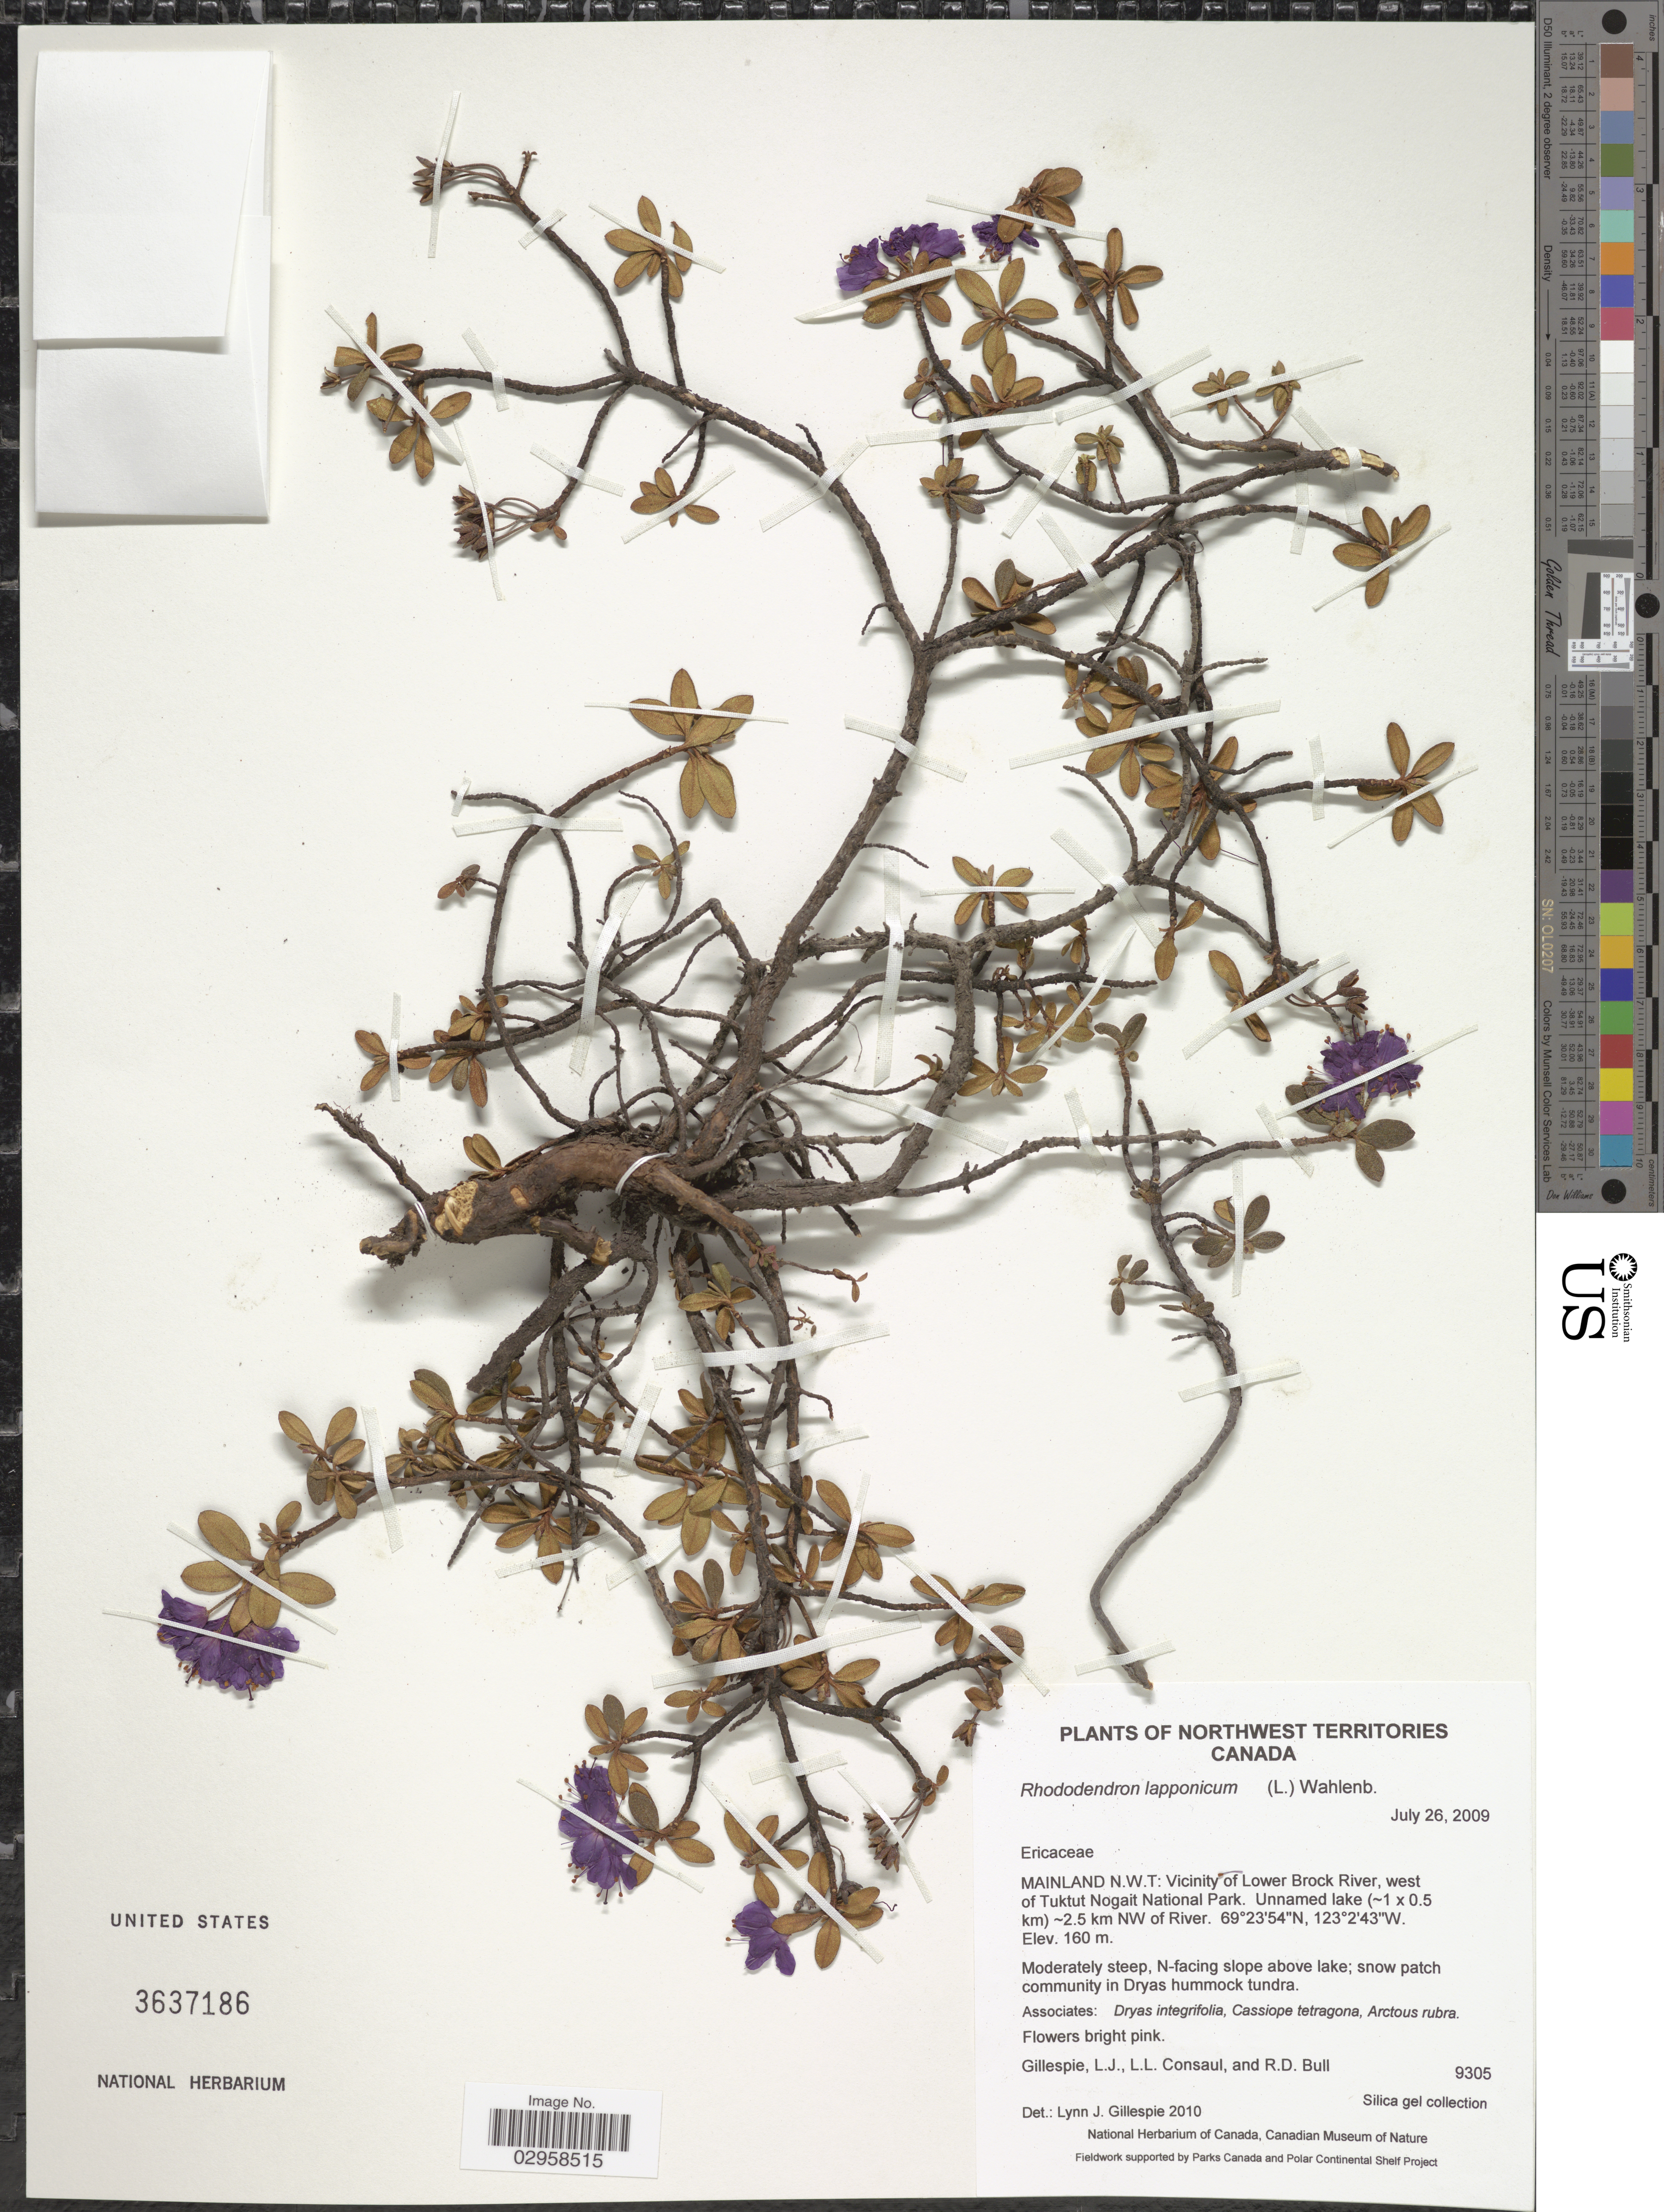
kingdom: Plantae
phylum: Tracheophyta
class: Magnoliopsida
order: Ericales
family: Ericaceae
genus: Rhododendron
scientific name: Rhododendron lapponicum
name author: (L.) Wahlenb.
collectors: L. Gillespie, L. Consaul & R. Bull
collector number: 9305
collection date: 2009-07-26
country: Canada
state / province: Northwest Territories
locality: Mainland N.W.T: Vicinity of Lower Brock River, west of Tuktut Nogait National Park. Unnamed lake. (~1 [Foreign script] 0.5 km) ~2.5 km NW of River. Moderately steep, N-facing slope above lake; snow patch community in Dryas hummock tundra.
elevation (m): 160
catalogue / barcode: US 3637186